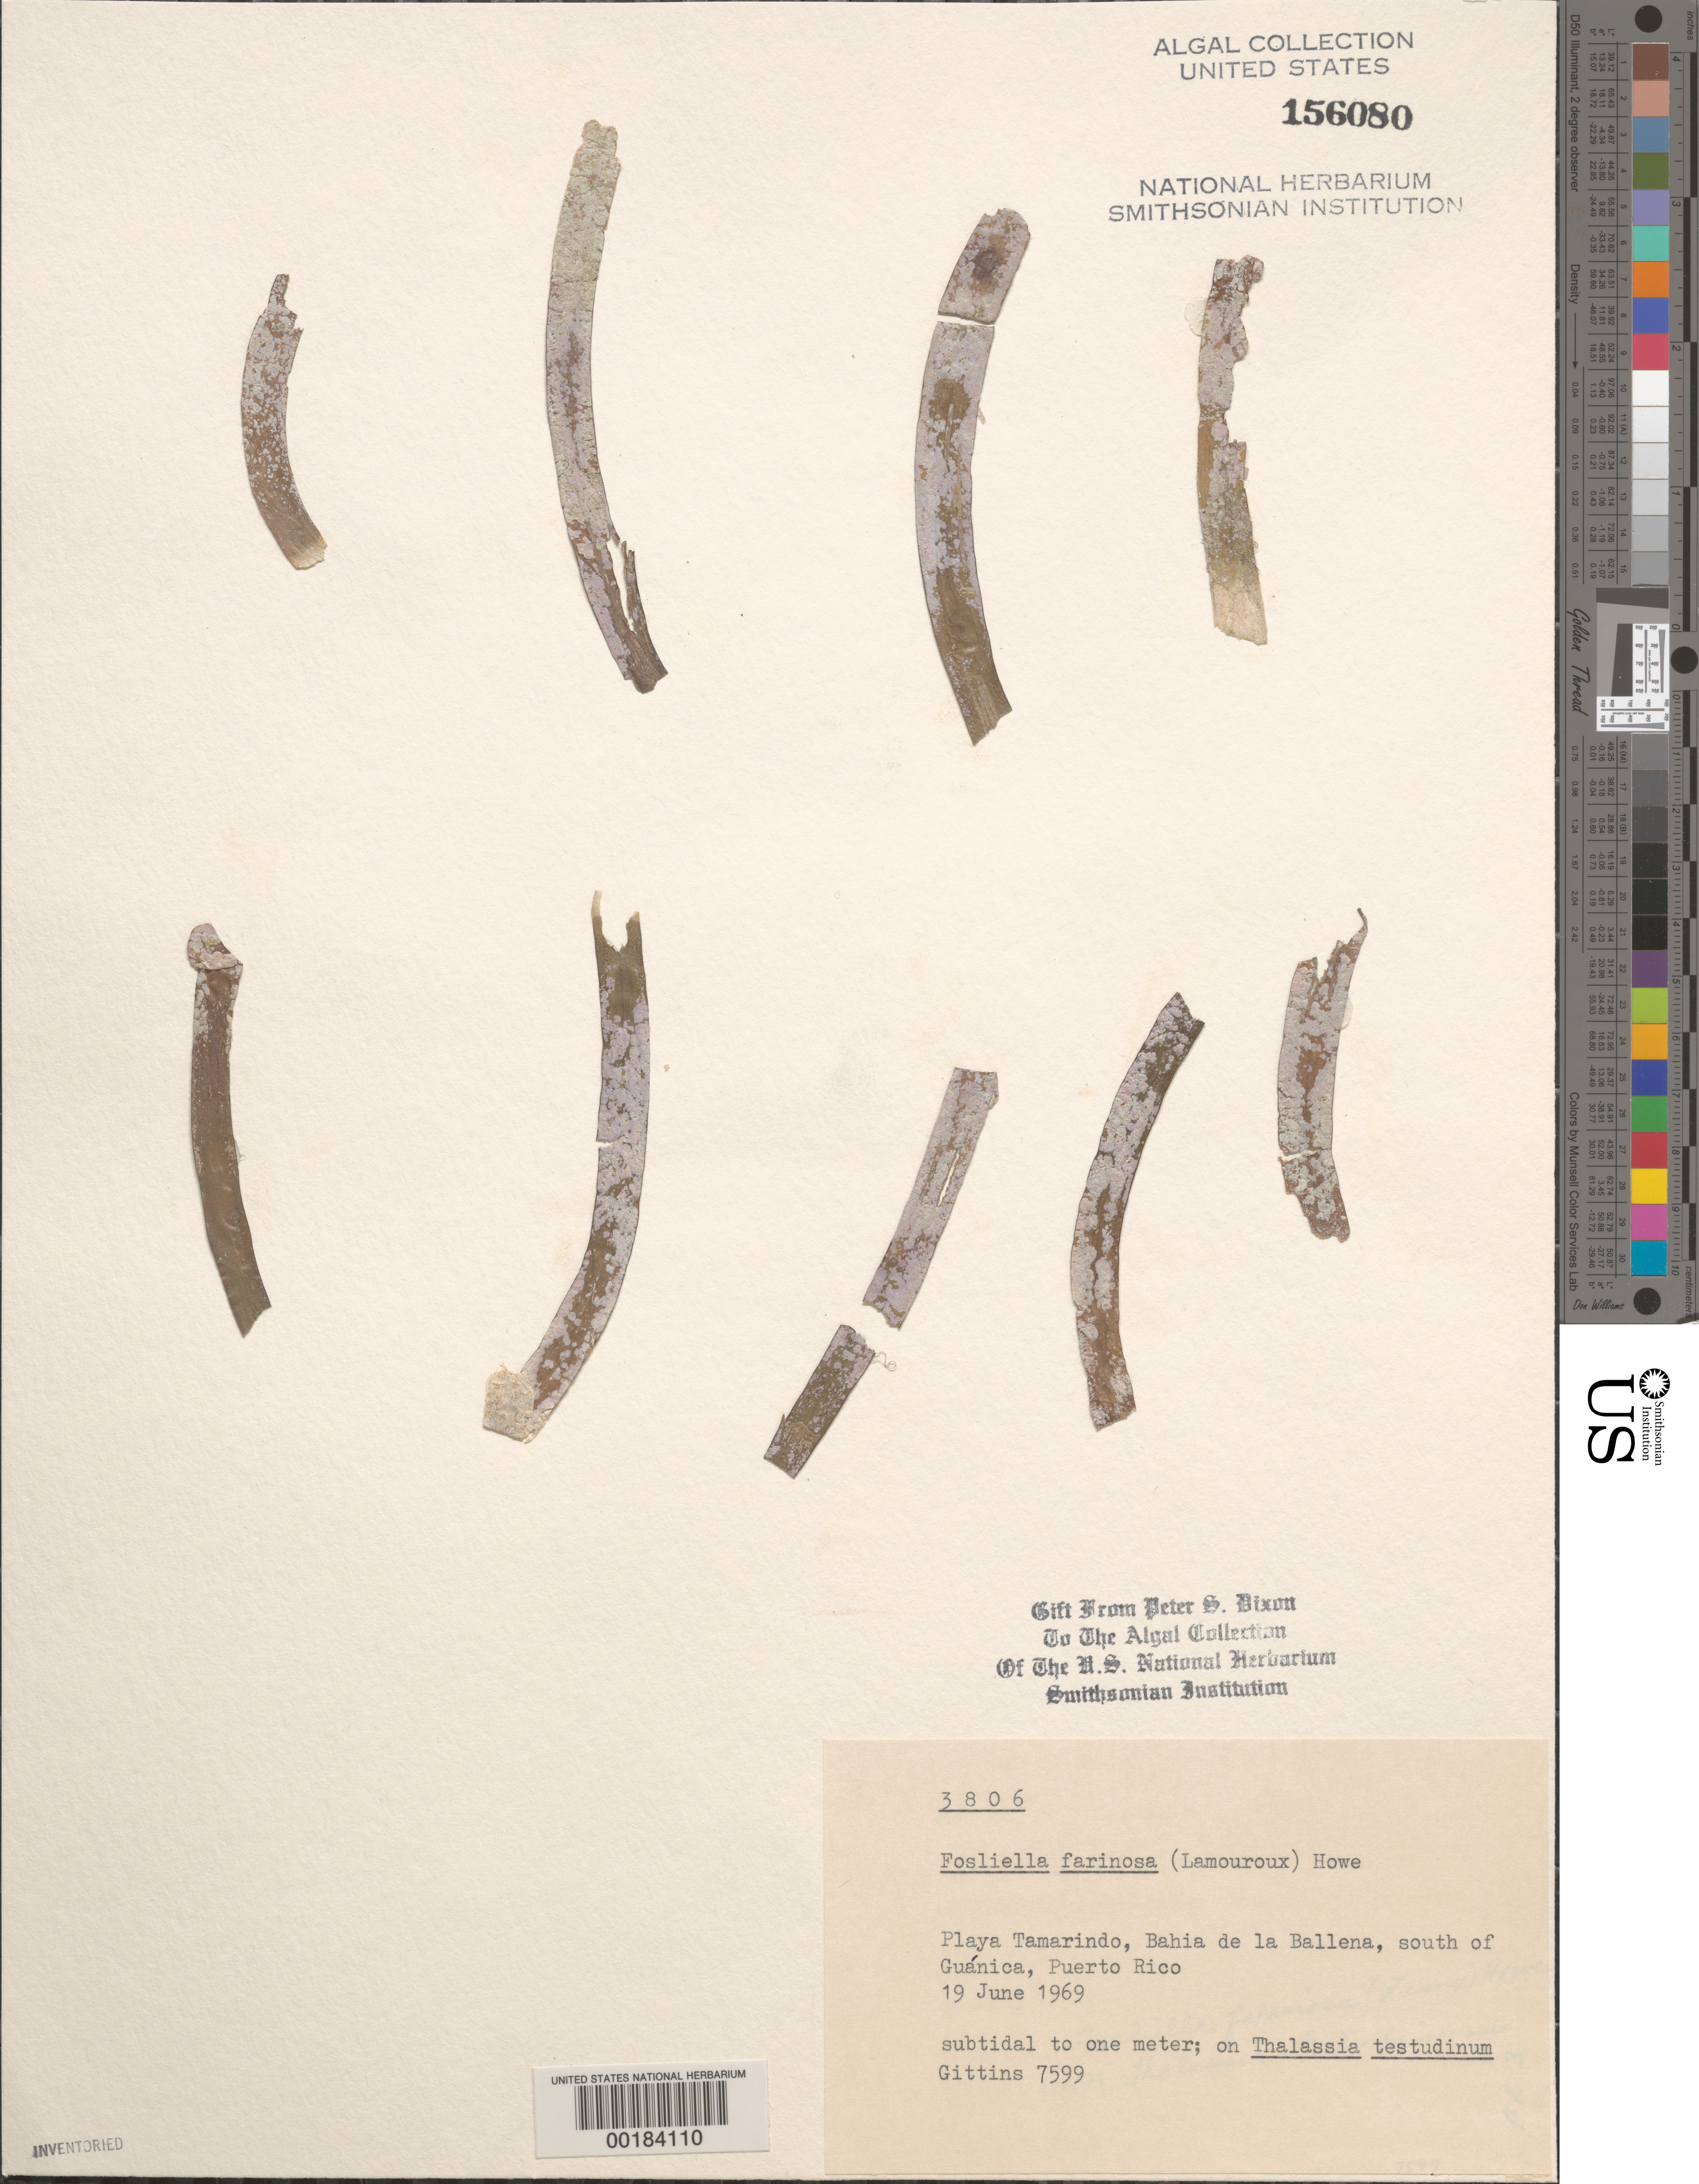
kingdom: Plantae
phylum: Rhodophyta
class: Florideophyceae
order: Corallinales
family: Hydrolithaceae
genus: Hydrolithon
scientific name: Hydrolithon farinosum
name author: (J.V.Lamouroux) Penrose & Y.M. Chamb.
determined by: Algae name updating Project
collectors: B. Gittins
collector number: BTG 7599 & PSD 3806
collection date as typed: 19 Jun 1969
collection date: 1969-06-19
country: Puerto Rico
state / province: Guanica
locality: Playa Tamarindo, Bahia de la Ballena, south of Guanica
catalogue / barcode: US 156080